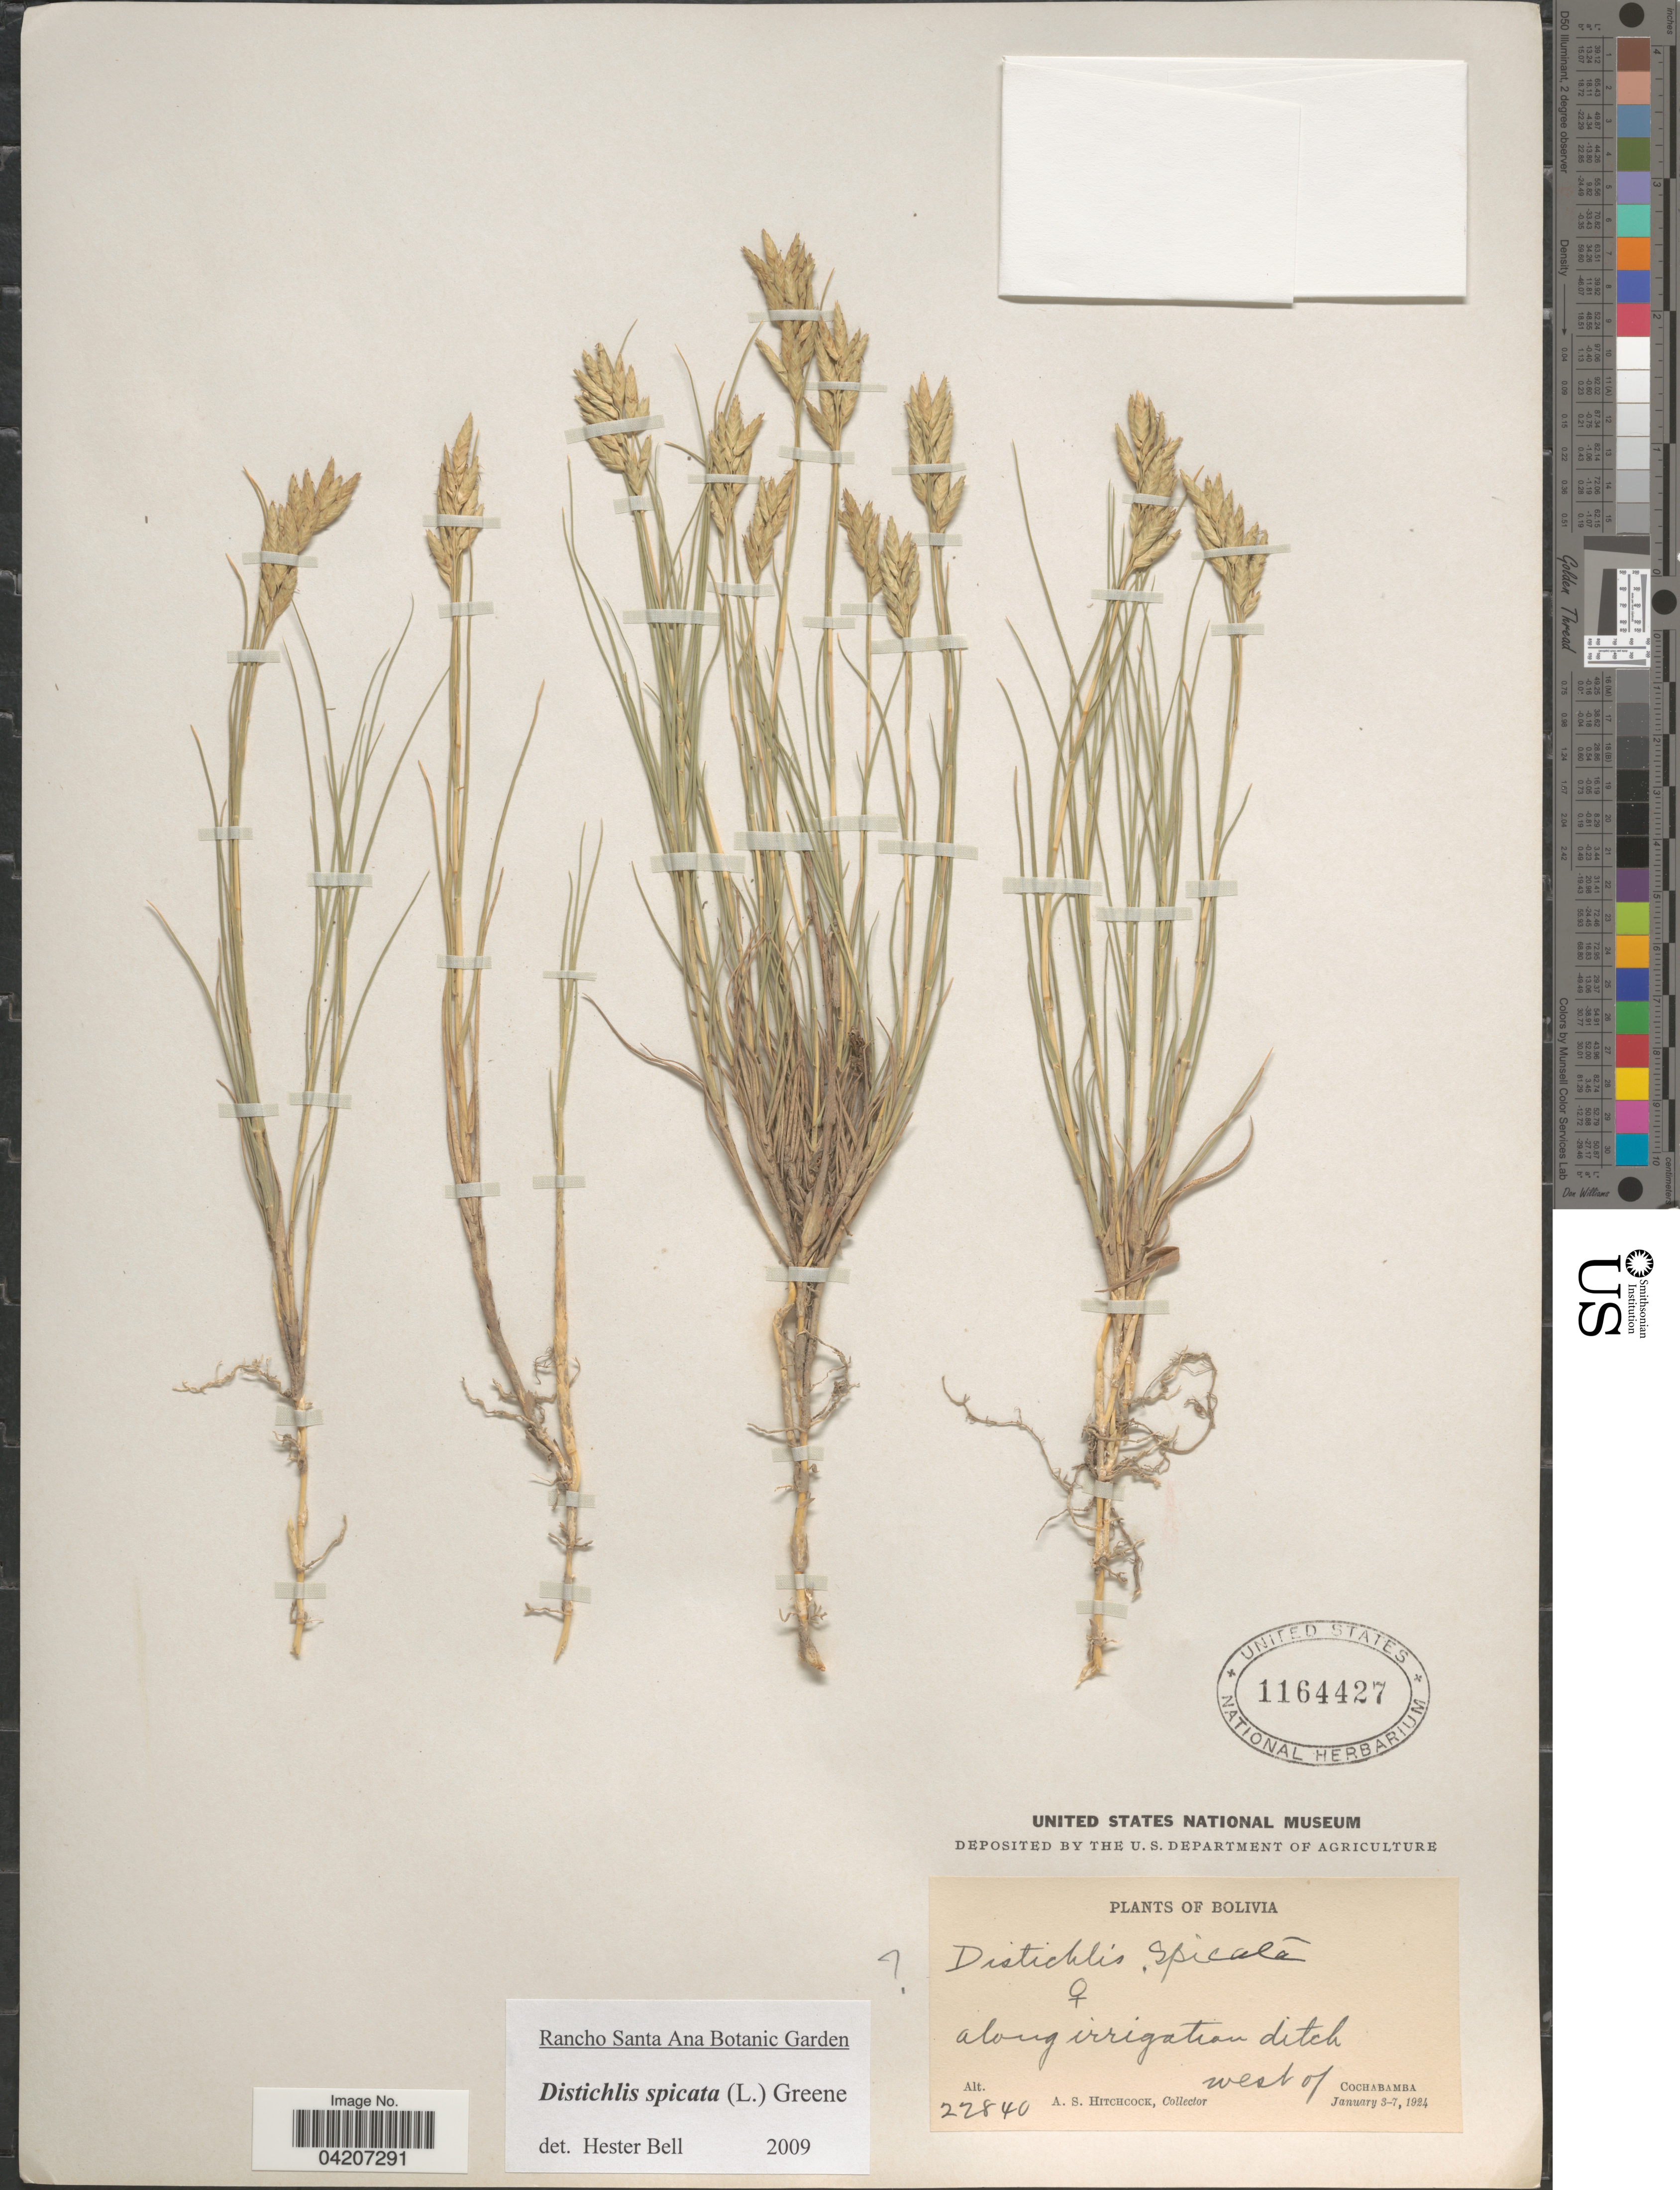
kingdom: Plantae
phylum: Tracheophyta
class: Liliopsida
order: Poales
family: Poaceae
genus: Distichlis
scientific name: Distichlis spicata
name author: (L.) Greene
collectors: A. S. Hitchcock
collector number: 22840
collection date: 1924-01-03/1924-01-07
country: Bolivia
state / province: Cochabamba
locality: West of Cochabamba.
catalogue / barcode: US 1164427